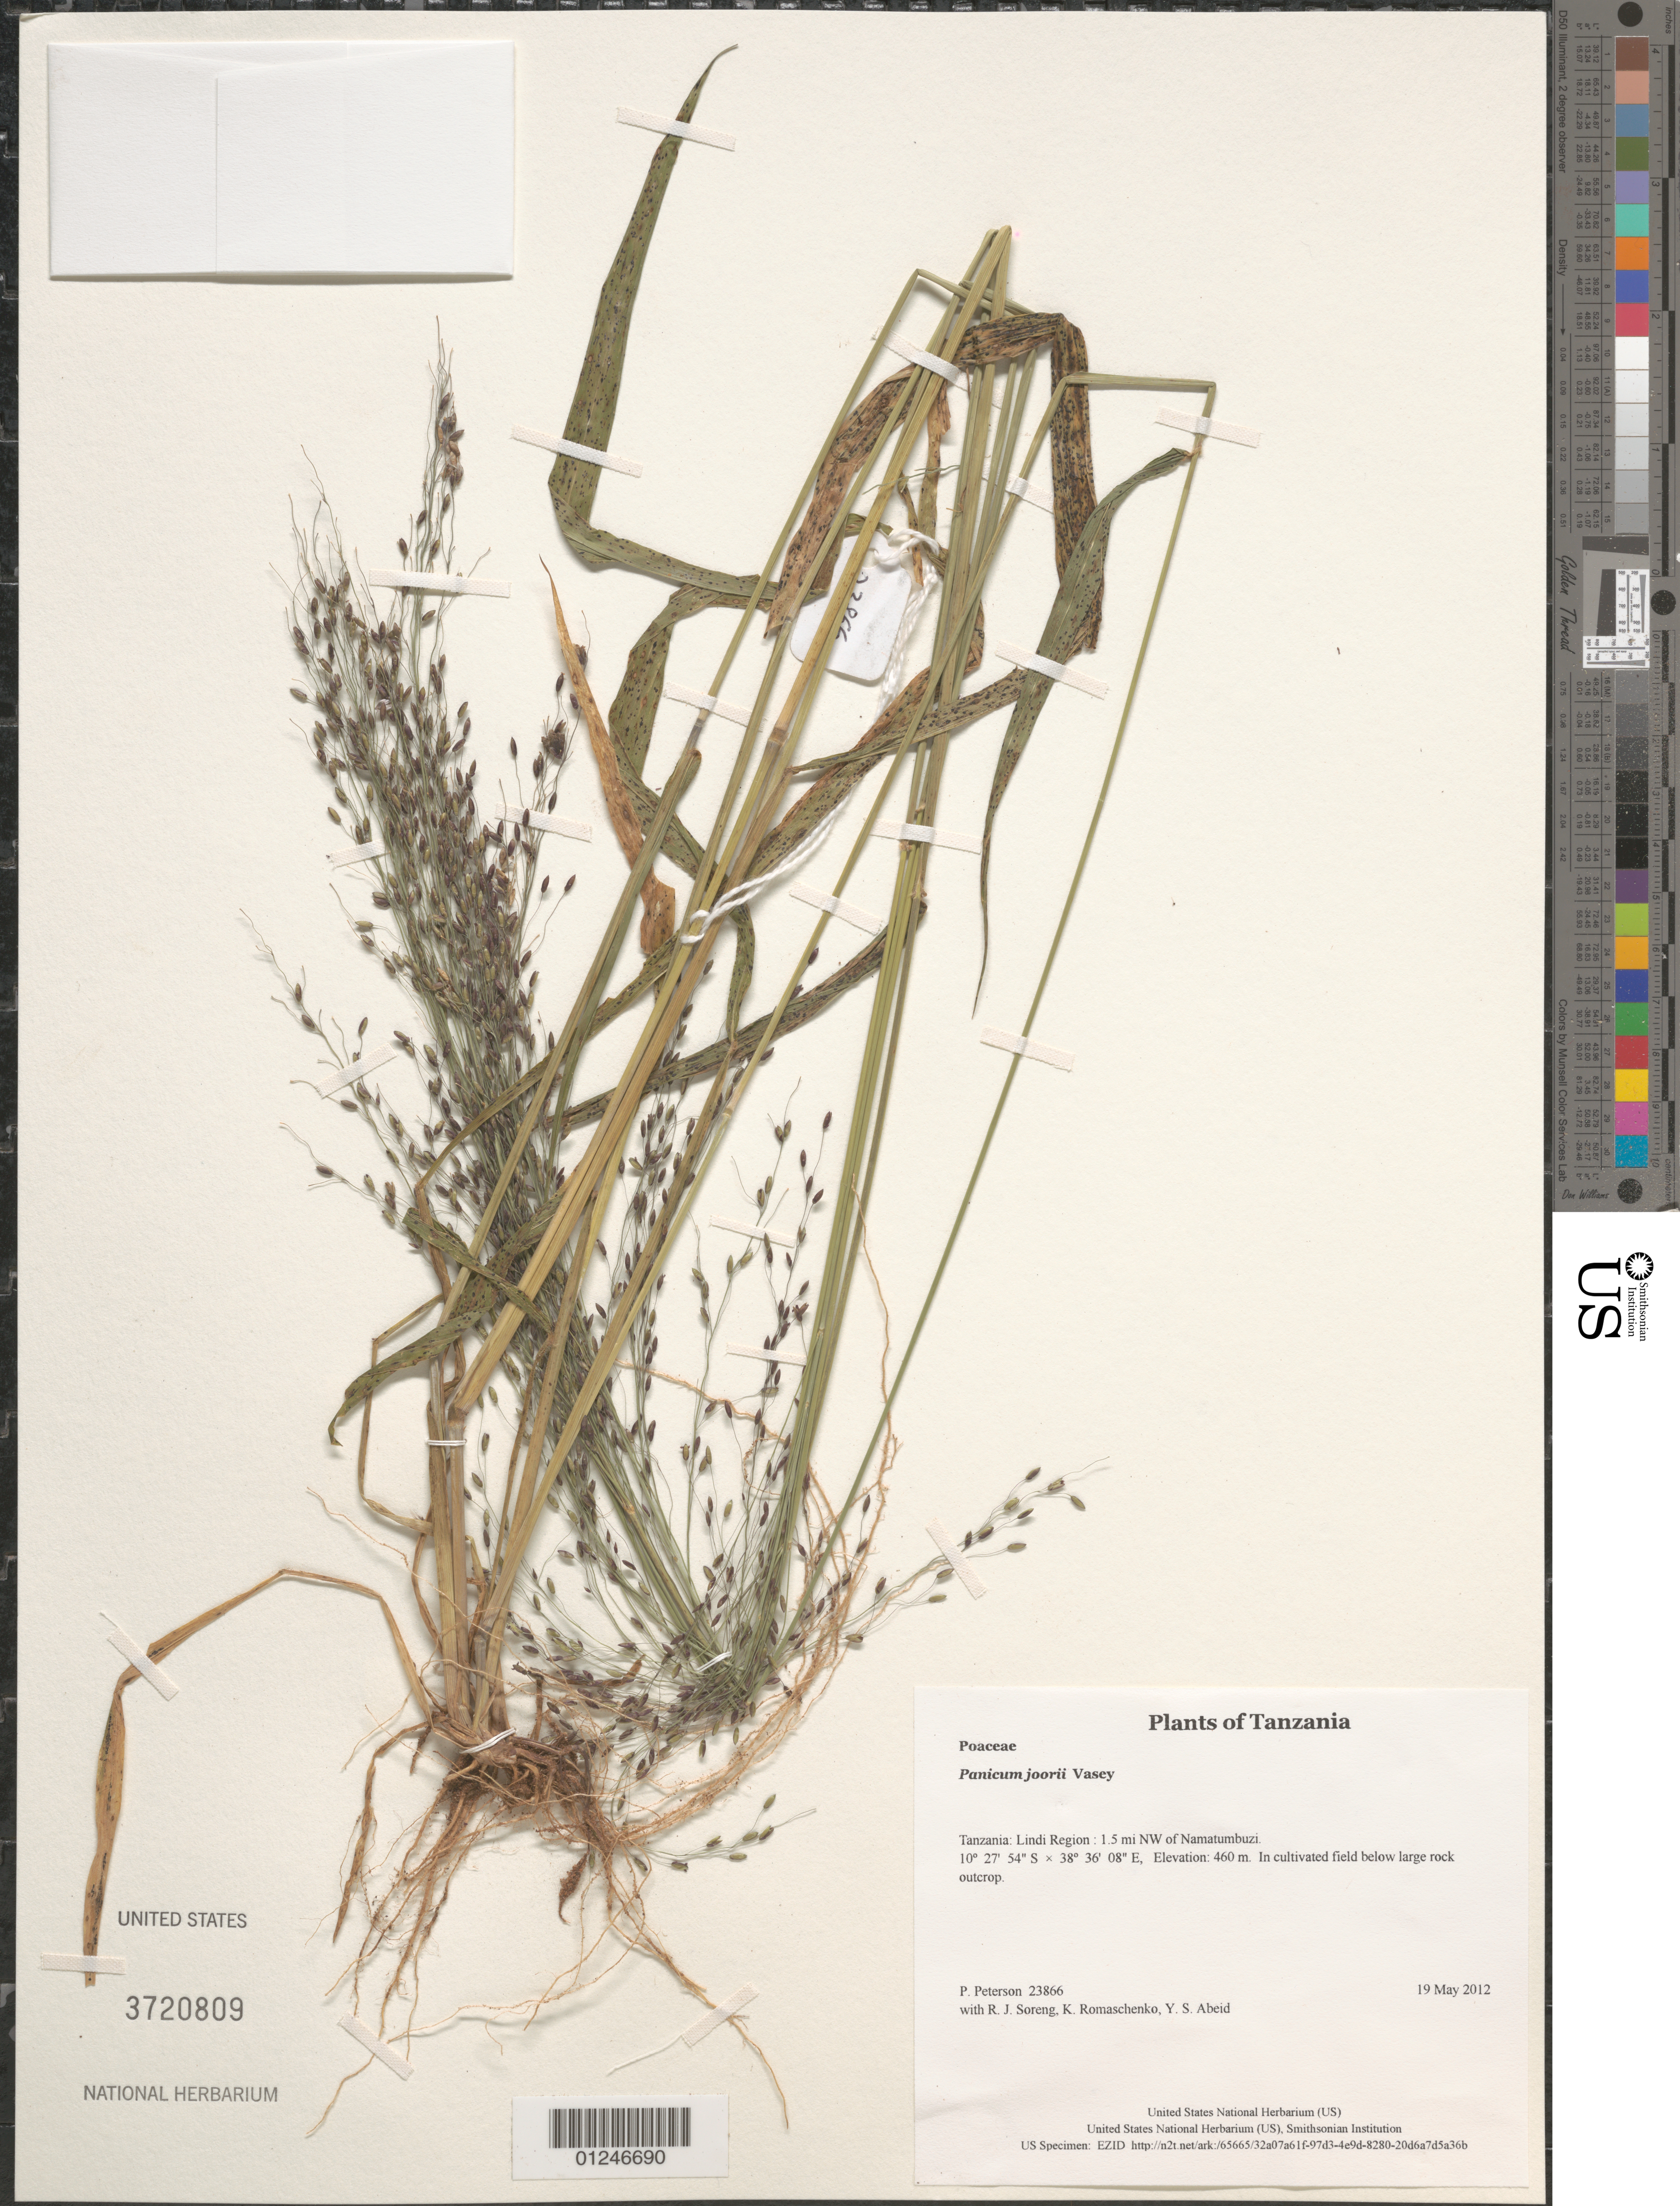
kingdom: Plantae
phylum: Tracheophyta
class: Liliopsida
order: Poales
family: Poaceae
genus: Panicum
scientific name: Panicum sp.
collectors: P. M. Peterson, R. J. Soreng, K. Romaschenko & Y. Abeid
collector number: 23866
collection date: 2012-05-19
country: Tanzania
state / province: Lindi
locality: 1.5 mi NW of Namatumbuzi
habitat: In cultivated field below large rock outcrop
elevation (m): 460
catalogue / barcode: US 3720809